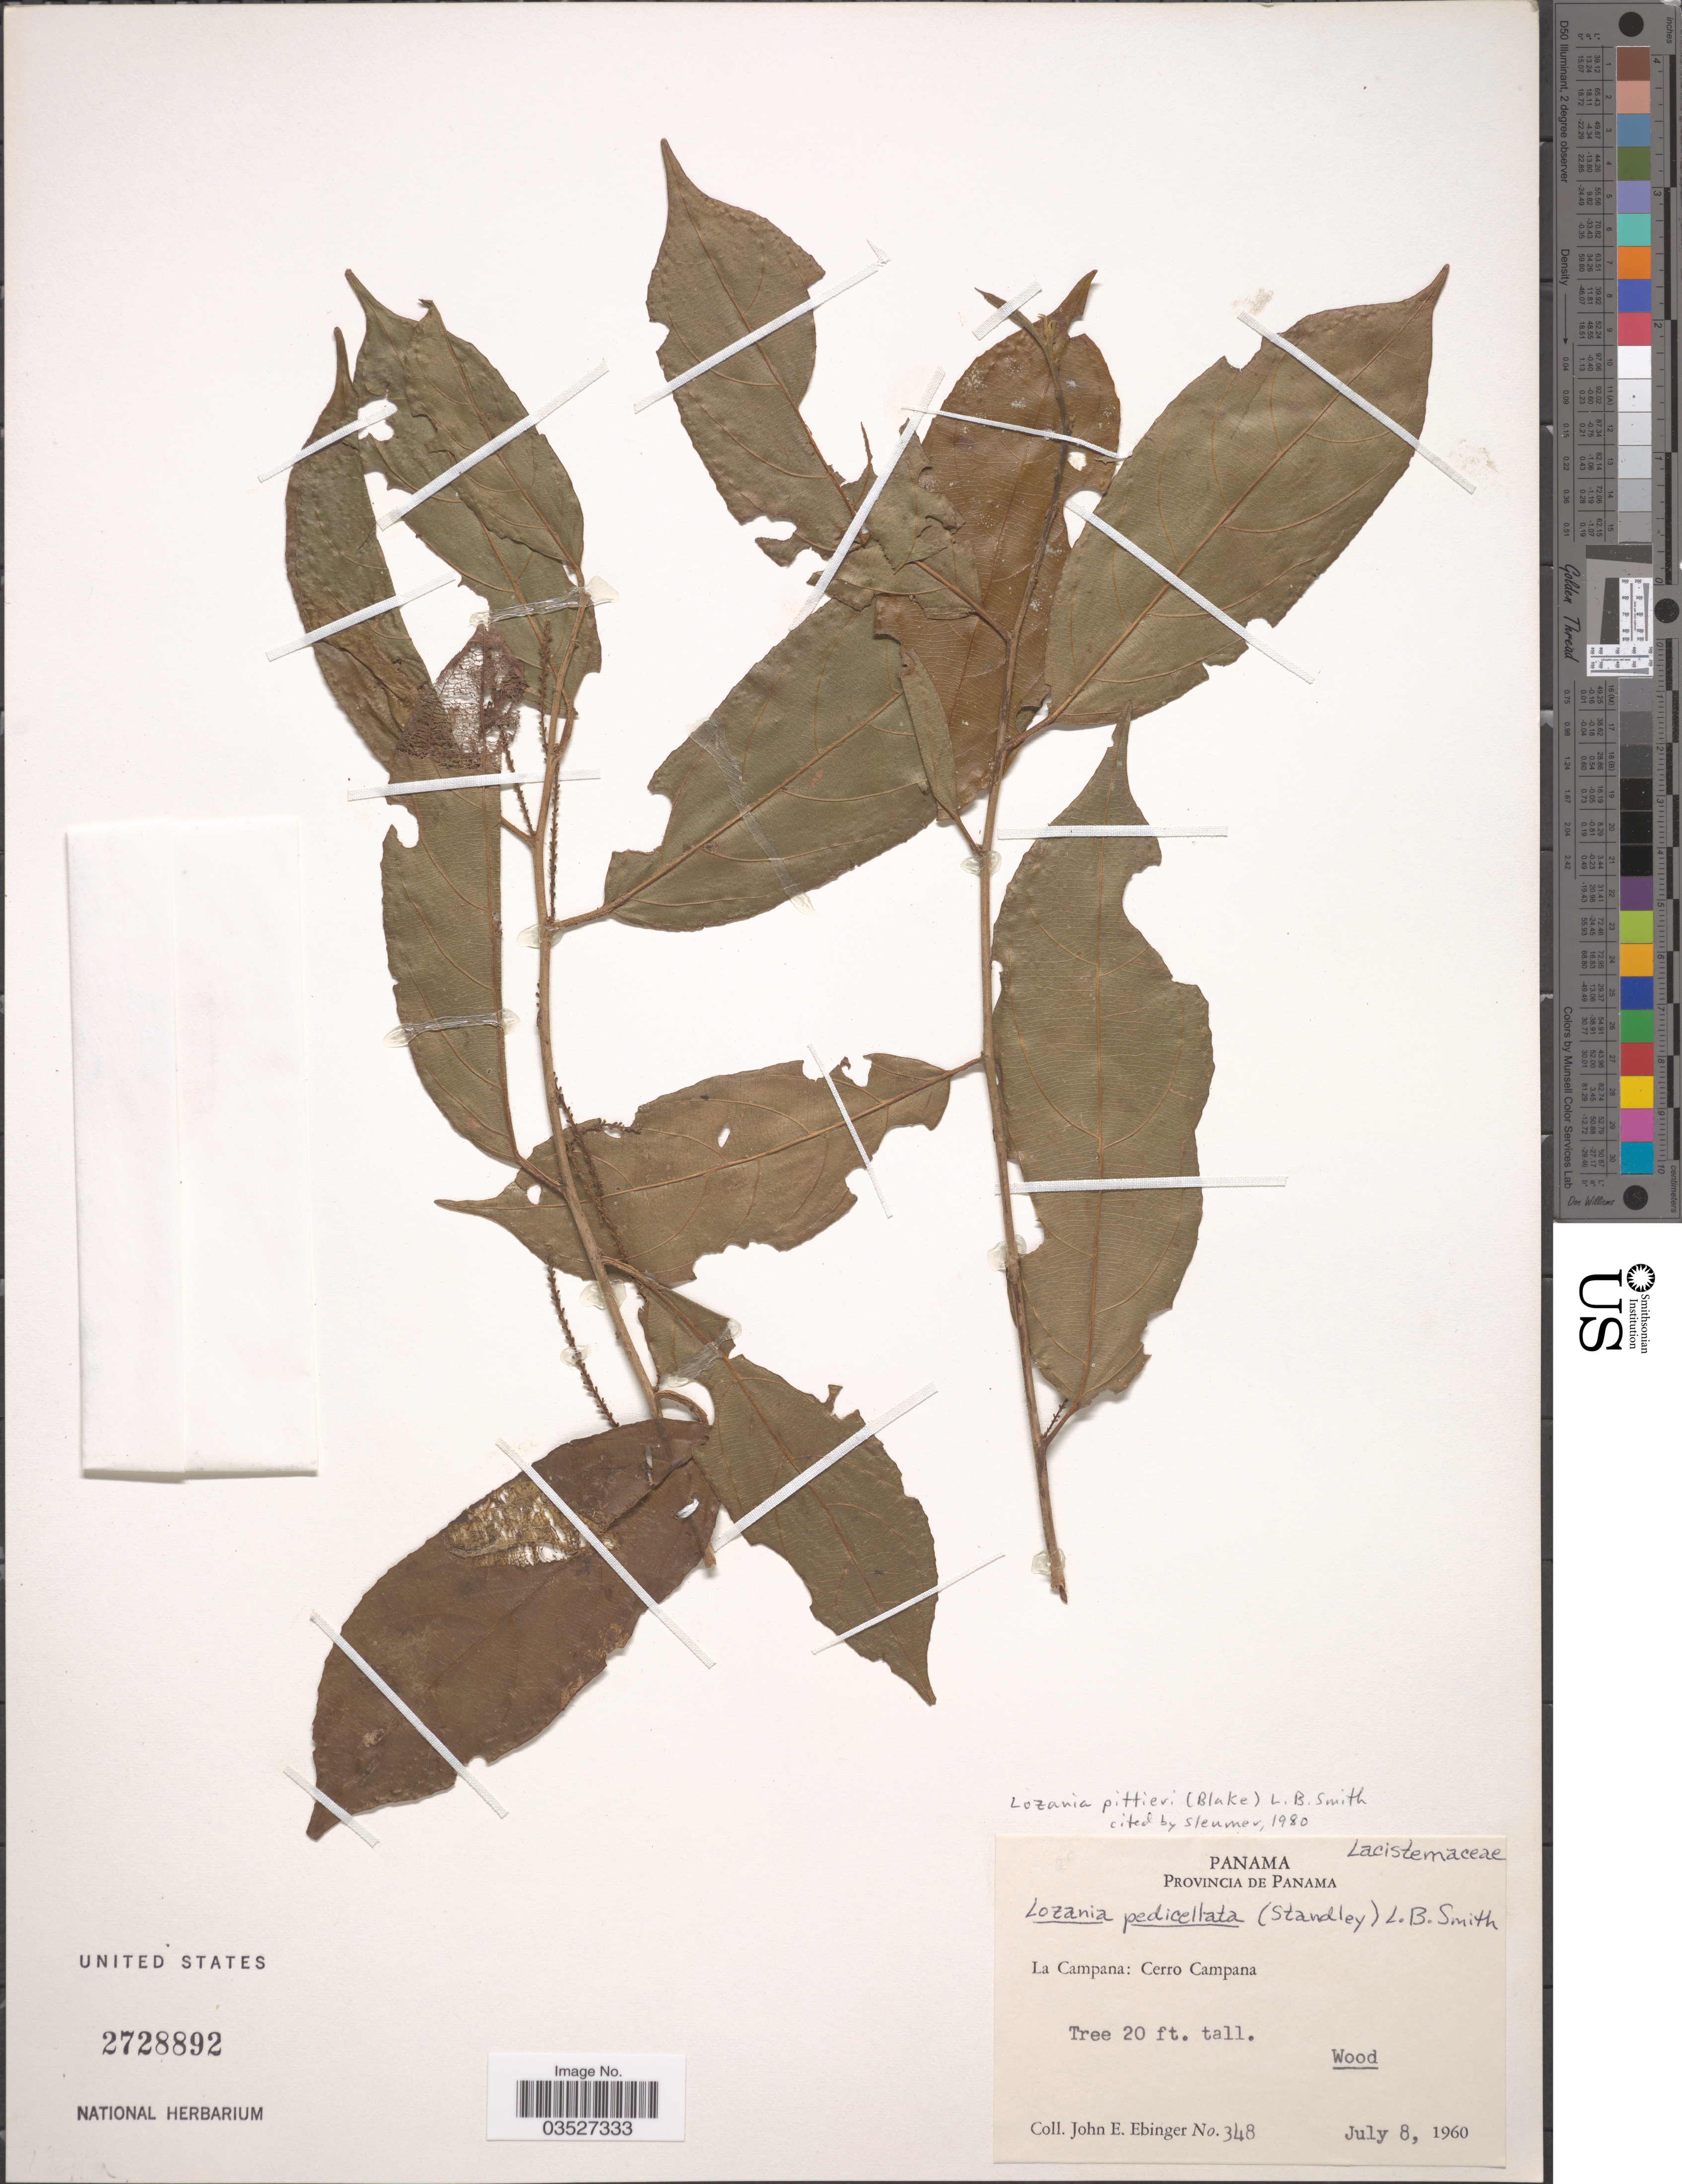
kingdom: Plantae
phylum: Tracheophyta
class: Magnoliopsida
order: Malpighiales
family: Lacistemataceae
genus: Lozania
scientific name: Lozania pittieri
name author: (Blake) L.B. Sm.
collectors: J. Ebinger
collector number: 348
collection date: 1960-07-08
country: Panama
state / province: Panamá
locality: La Campana: Cerro Campana.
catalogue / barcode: US 2728892